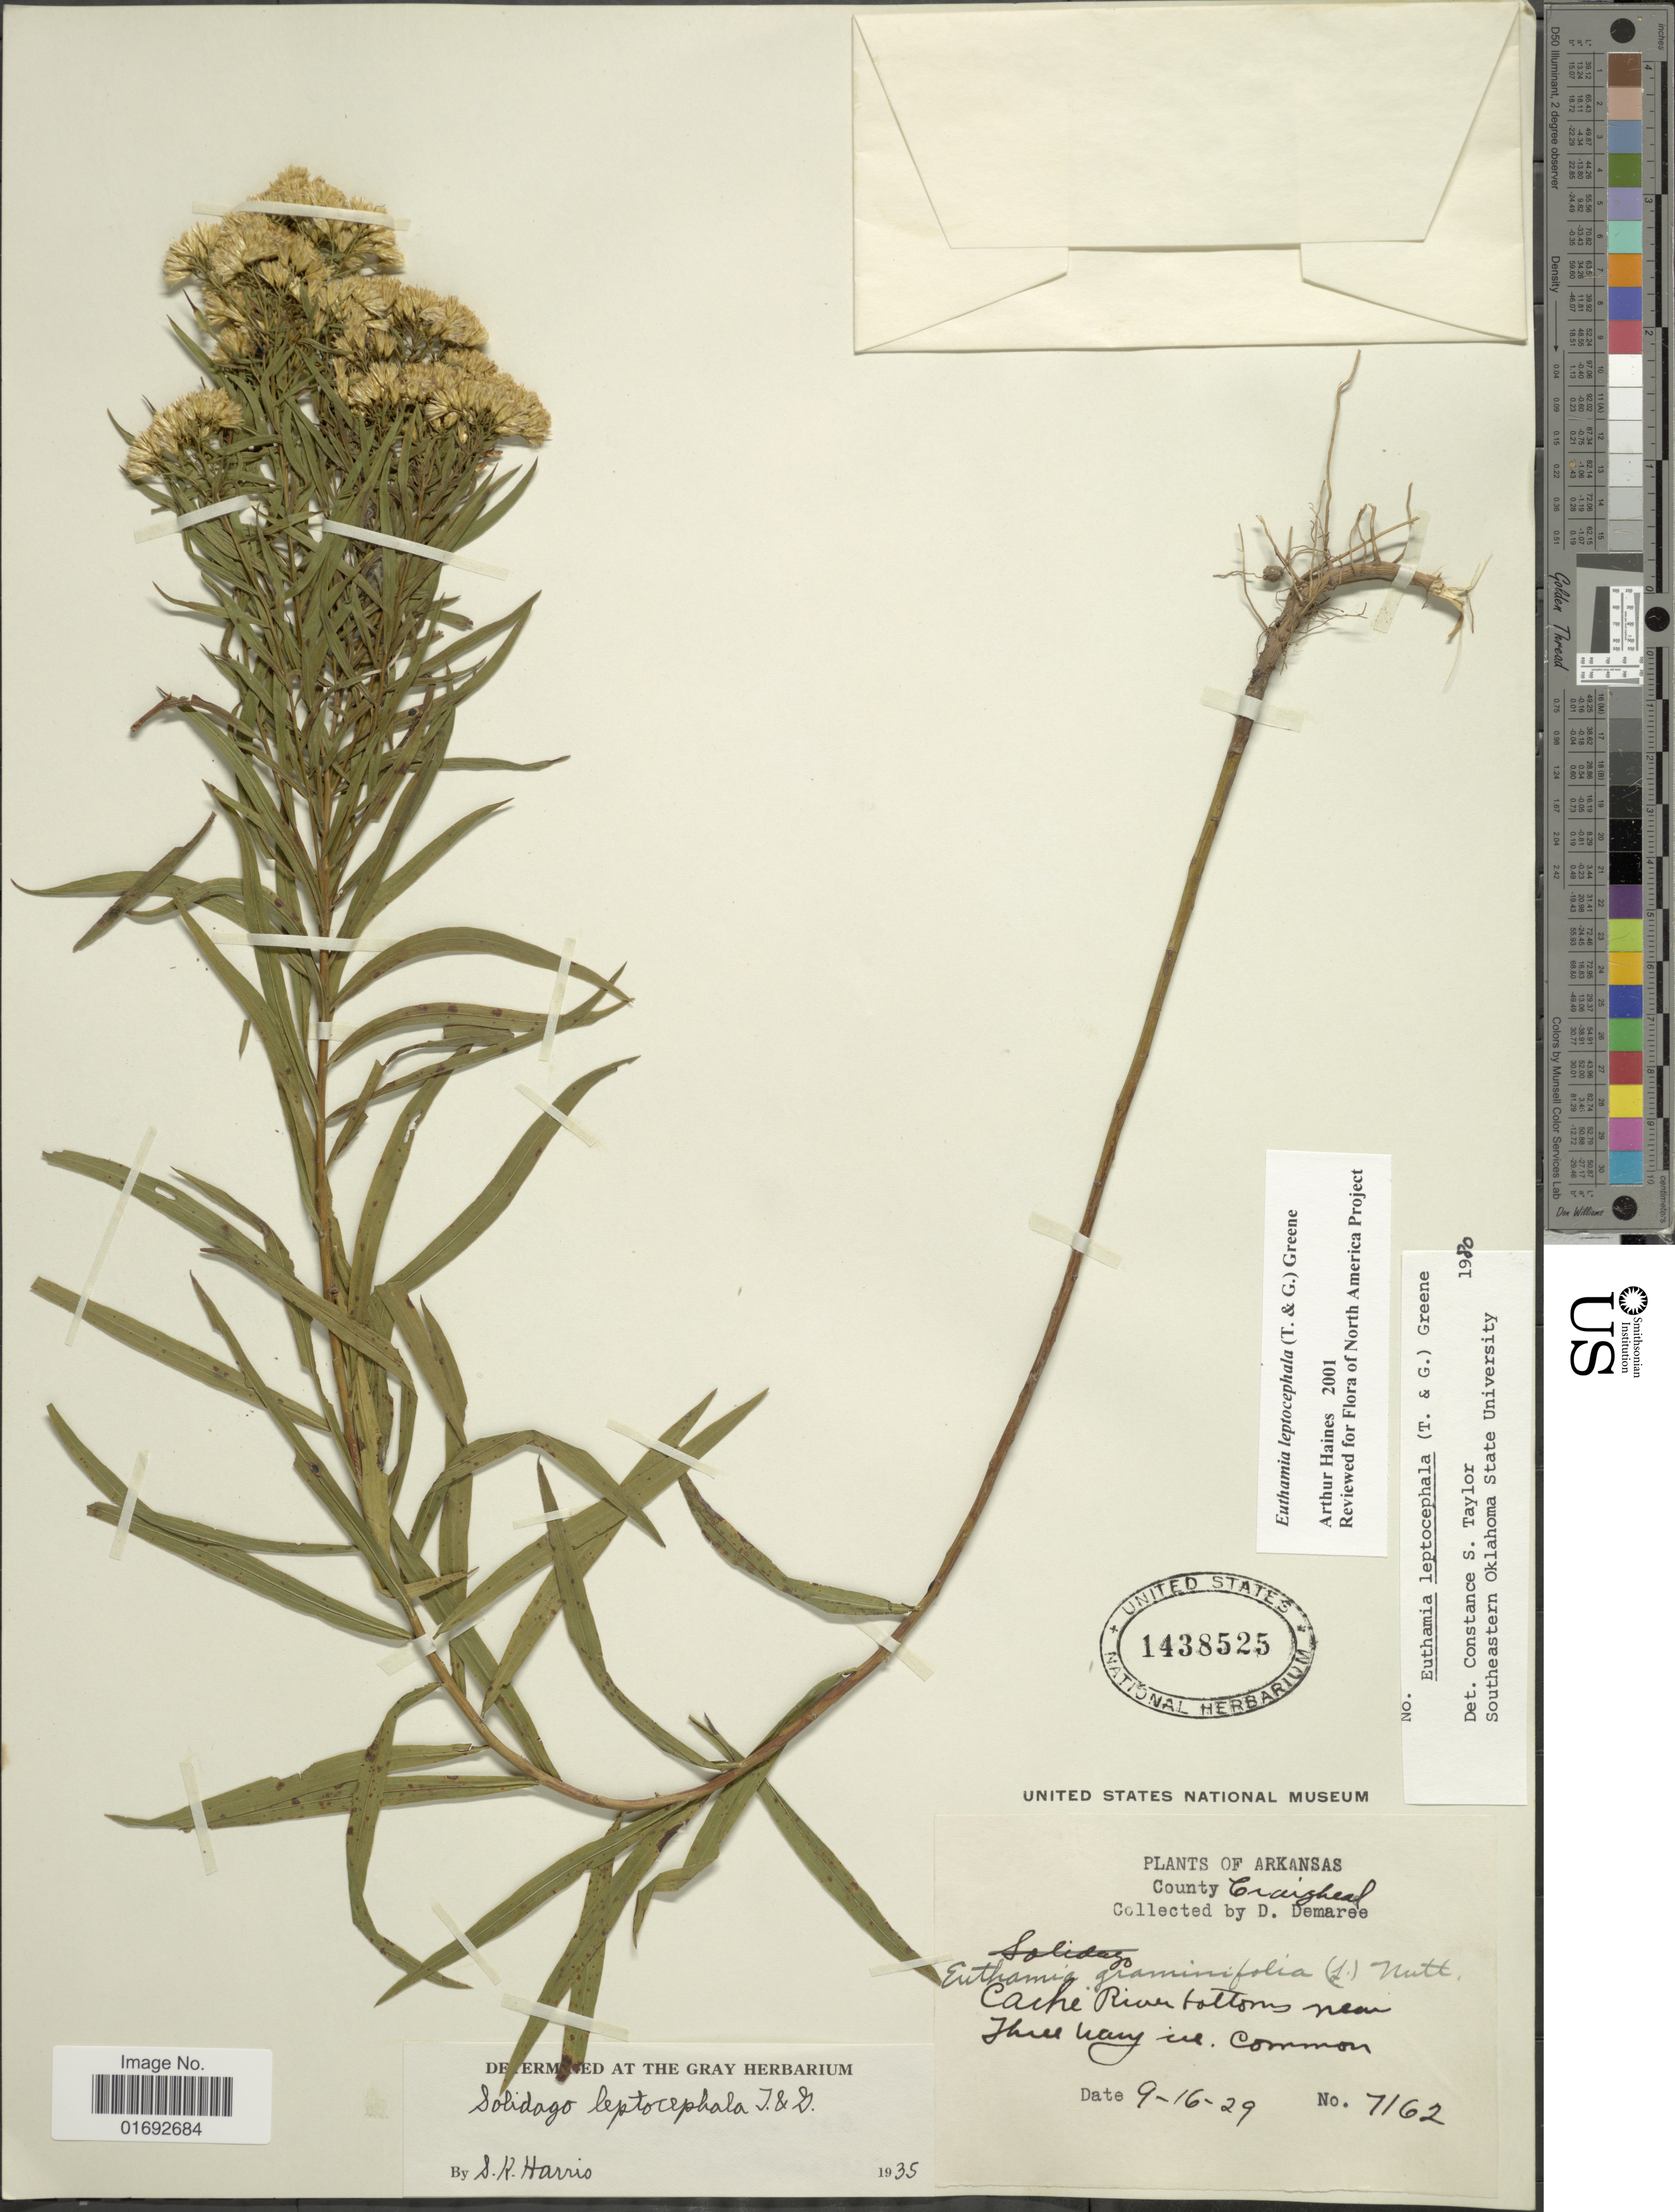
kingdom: Plantae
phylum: Tracheophyta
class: Magnoliopsida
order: Asterales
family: Asteraceae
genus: Euthamia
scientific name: Euthamia leptocephala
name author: (Torr. & A. Gray) Greene ex Porter & Britton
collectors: D. Demaree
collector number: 7162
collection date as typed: Transcribed d/m/y: 16/9/29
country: United States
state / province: Arkansas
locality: County Craighead, Cache River bottons near Three Way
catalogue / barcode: US 1438525